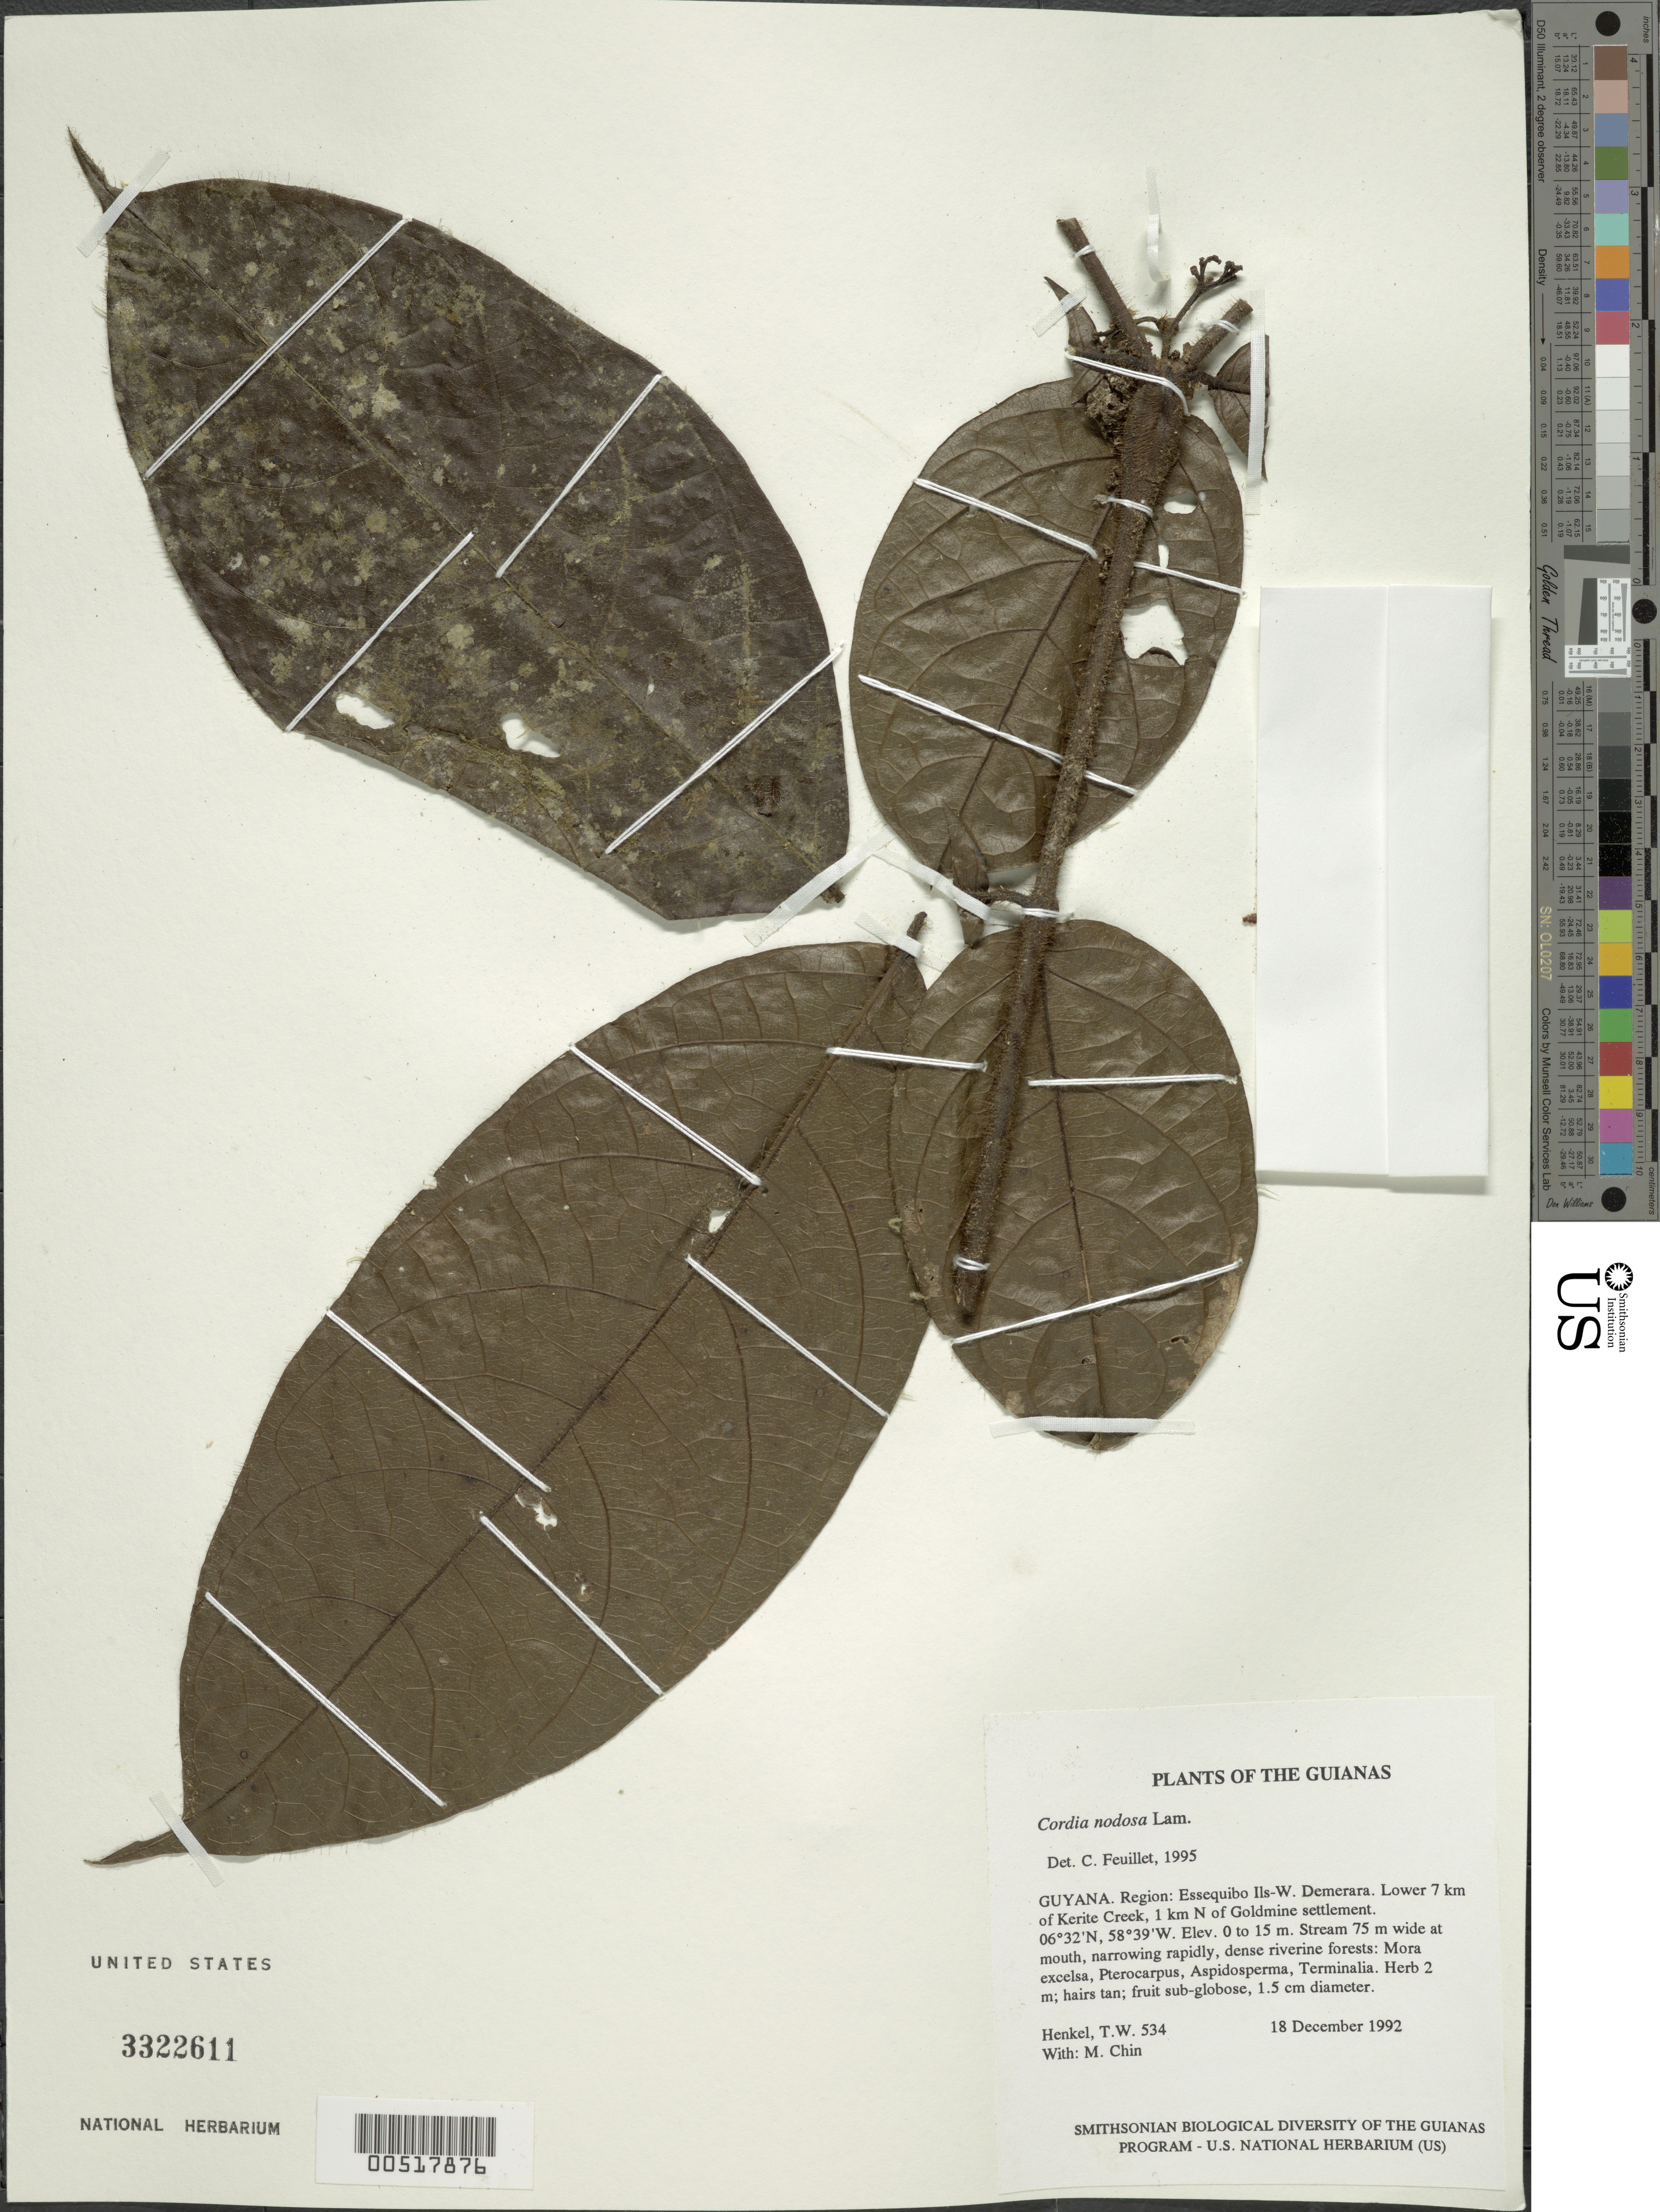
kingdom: Plantae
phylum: Tracheophyta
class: Magnoliopsida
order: Boraginales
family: Cordiaceae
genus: Cordia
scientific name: Cordia nodosa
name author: Lam.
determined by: Feuillet, C.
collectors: T. Henkel & M. Chin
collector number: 534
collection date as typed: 18 December 1992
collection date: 1992-12-18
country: Guyana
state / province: Essequibo Isl-W. Demerara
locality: Lower 7 km of Kerite Creek, 1 km N of Goldmine settlement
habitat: Stream 75 m wide at mouth, narrowing rapidly, dense riverine forests: Mora excelsa, Pterocarpus, Aspidosperma, Terminalia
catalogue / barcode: US 3322611